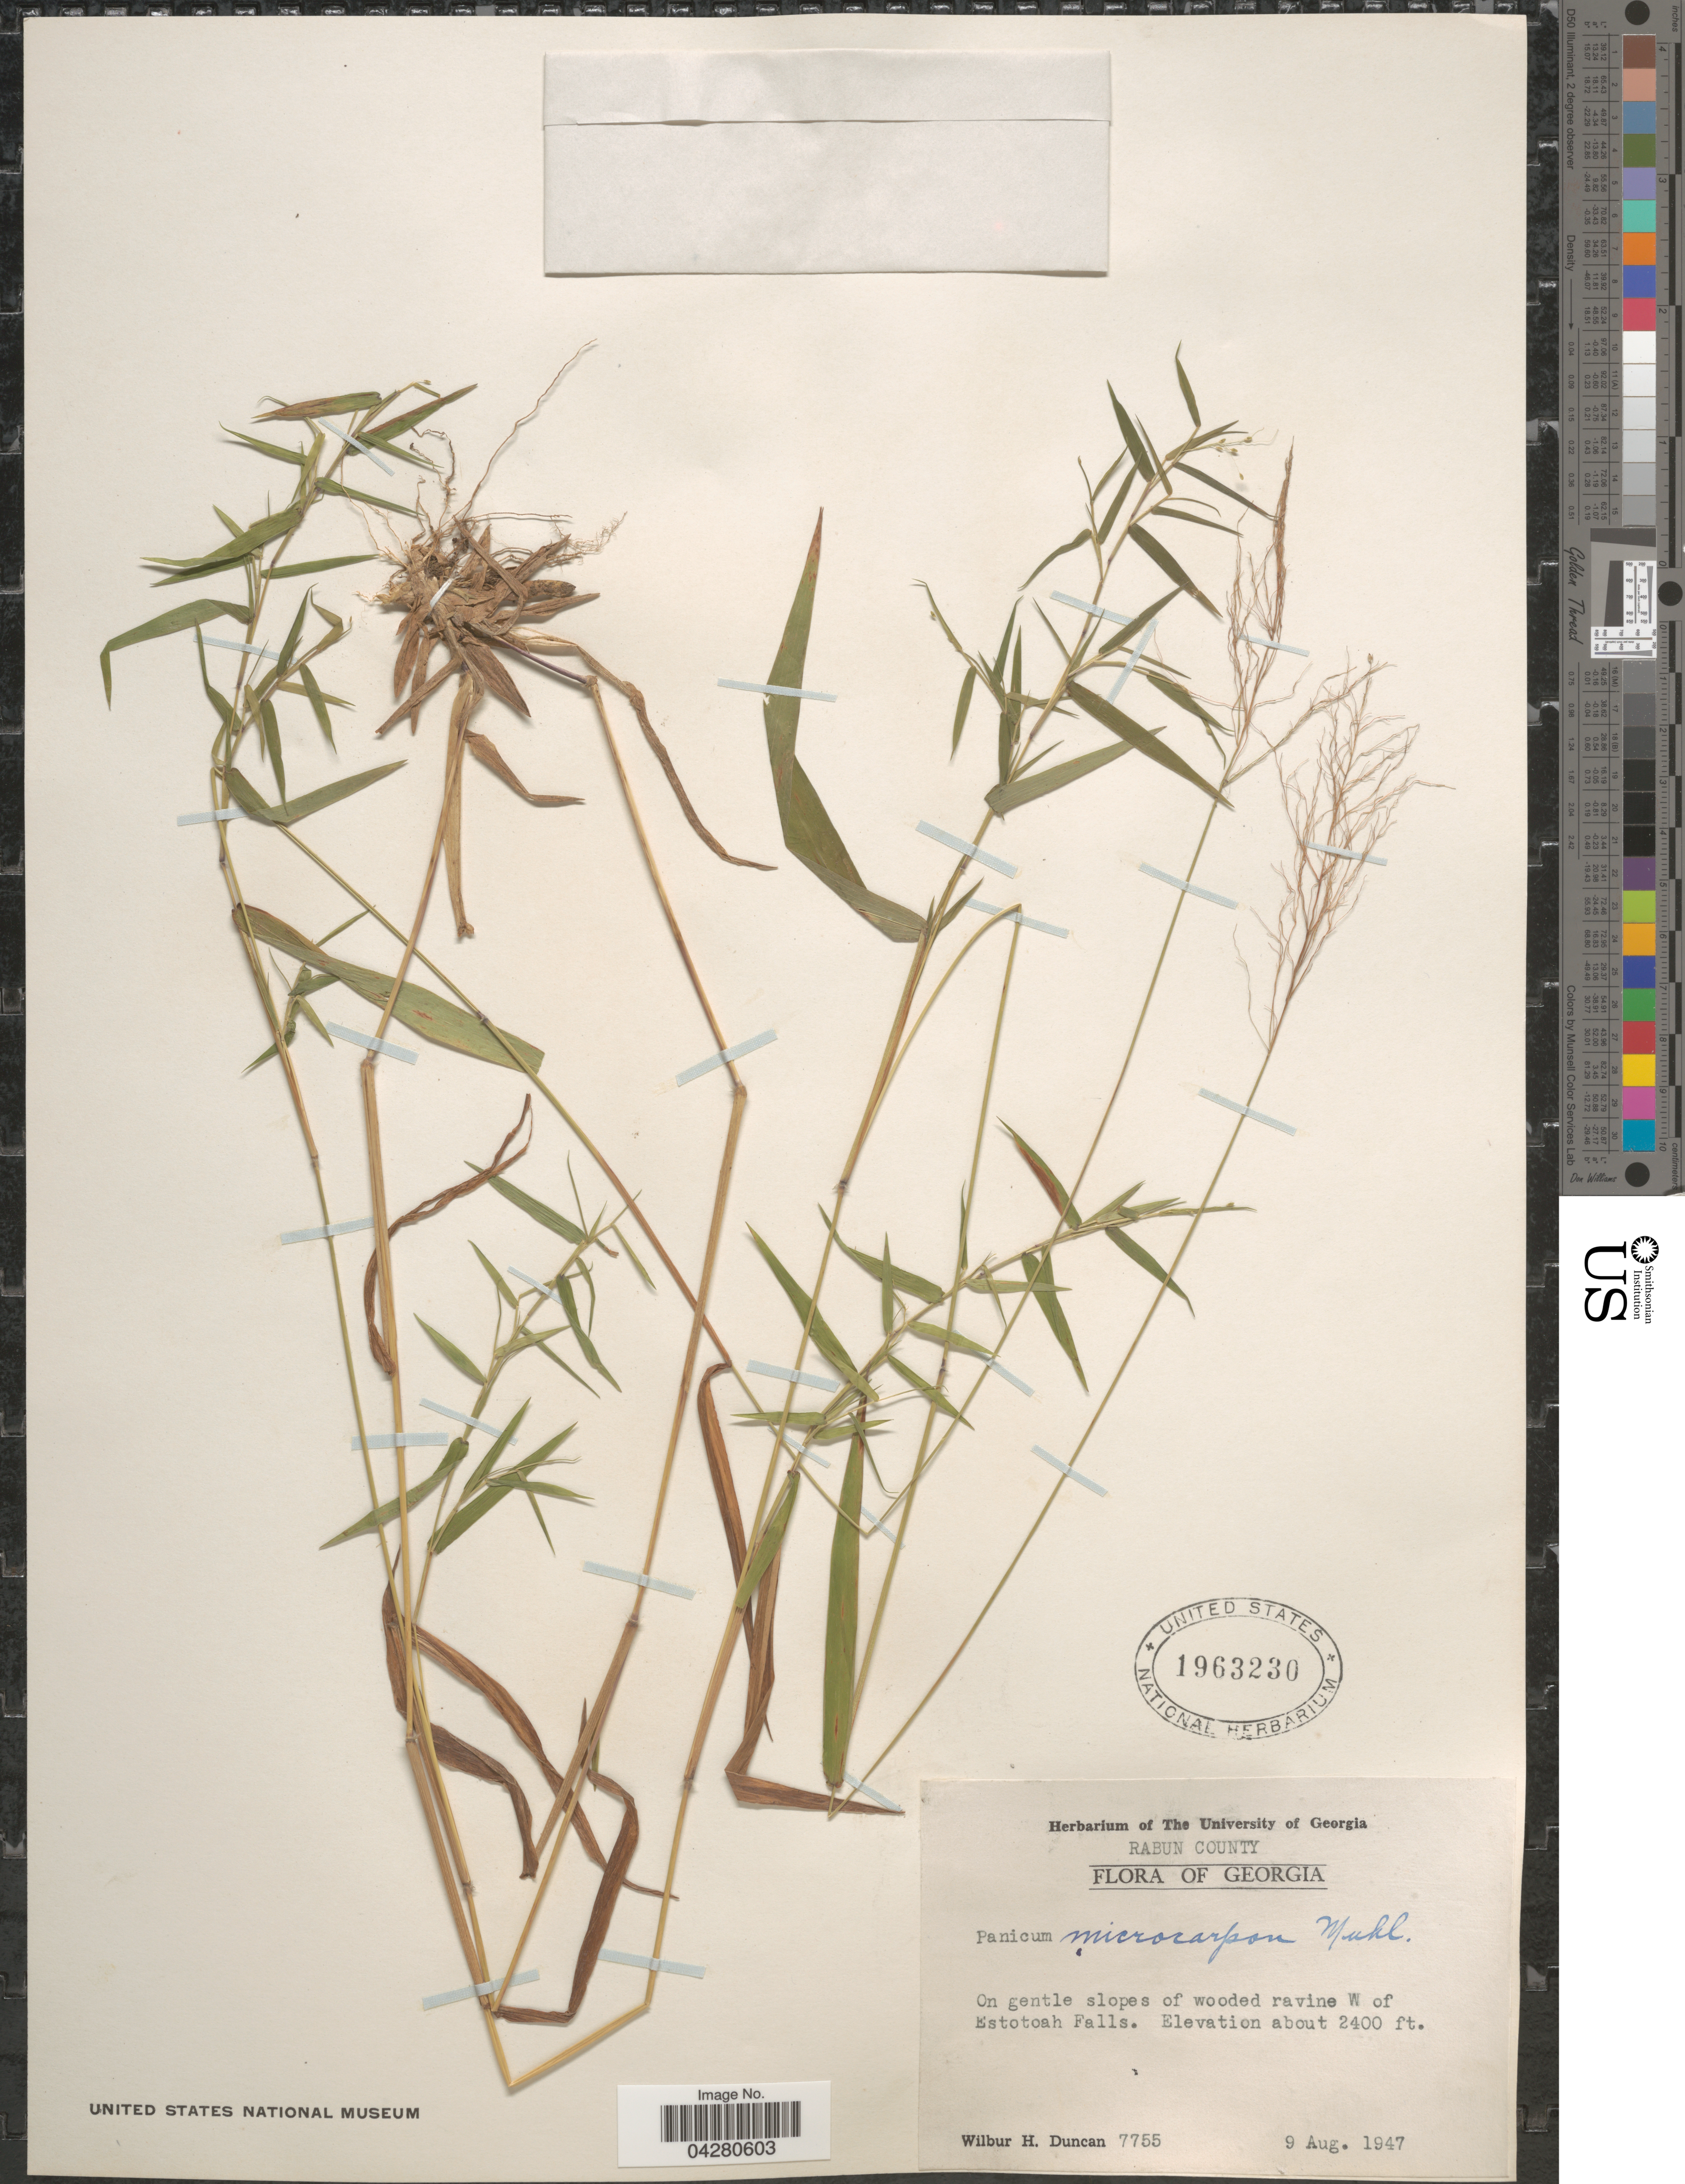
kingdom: Plantae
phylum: Tracheophyta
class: Liliopsida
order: Poales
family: Poaceae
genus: Dichanthelium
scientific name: Dichanthelium dichotomum var. dichotomum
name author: (L.) Gould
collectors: W. H. Duncan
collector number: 7755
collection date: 1947-08-09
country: United States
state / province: Georgia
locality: Rabun County. On gentle slopes of wooded ravine W of Estotoah Falls.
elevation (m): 732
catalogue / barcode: US 1963230